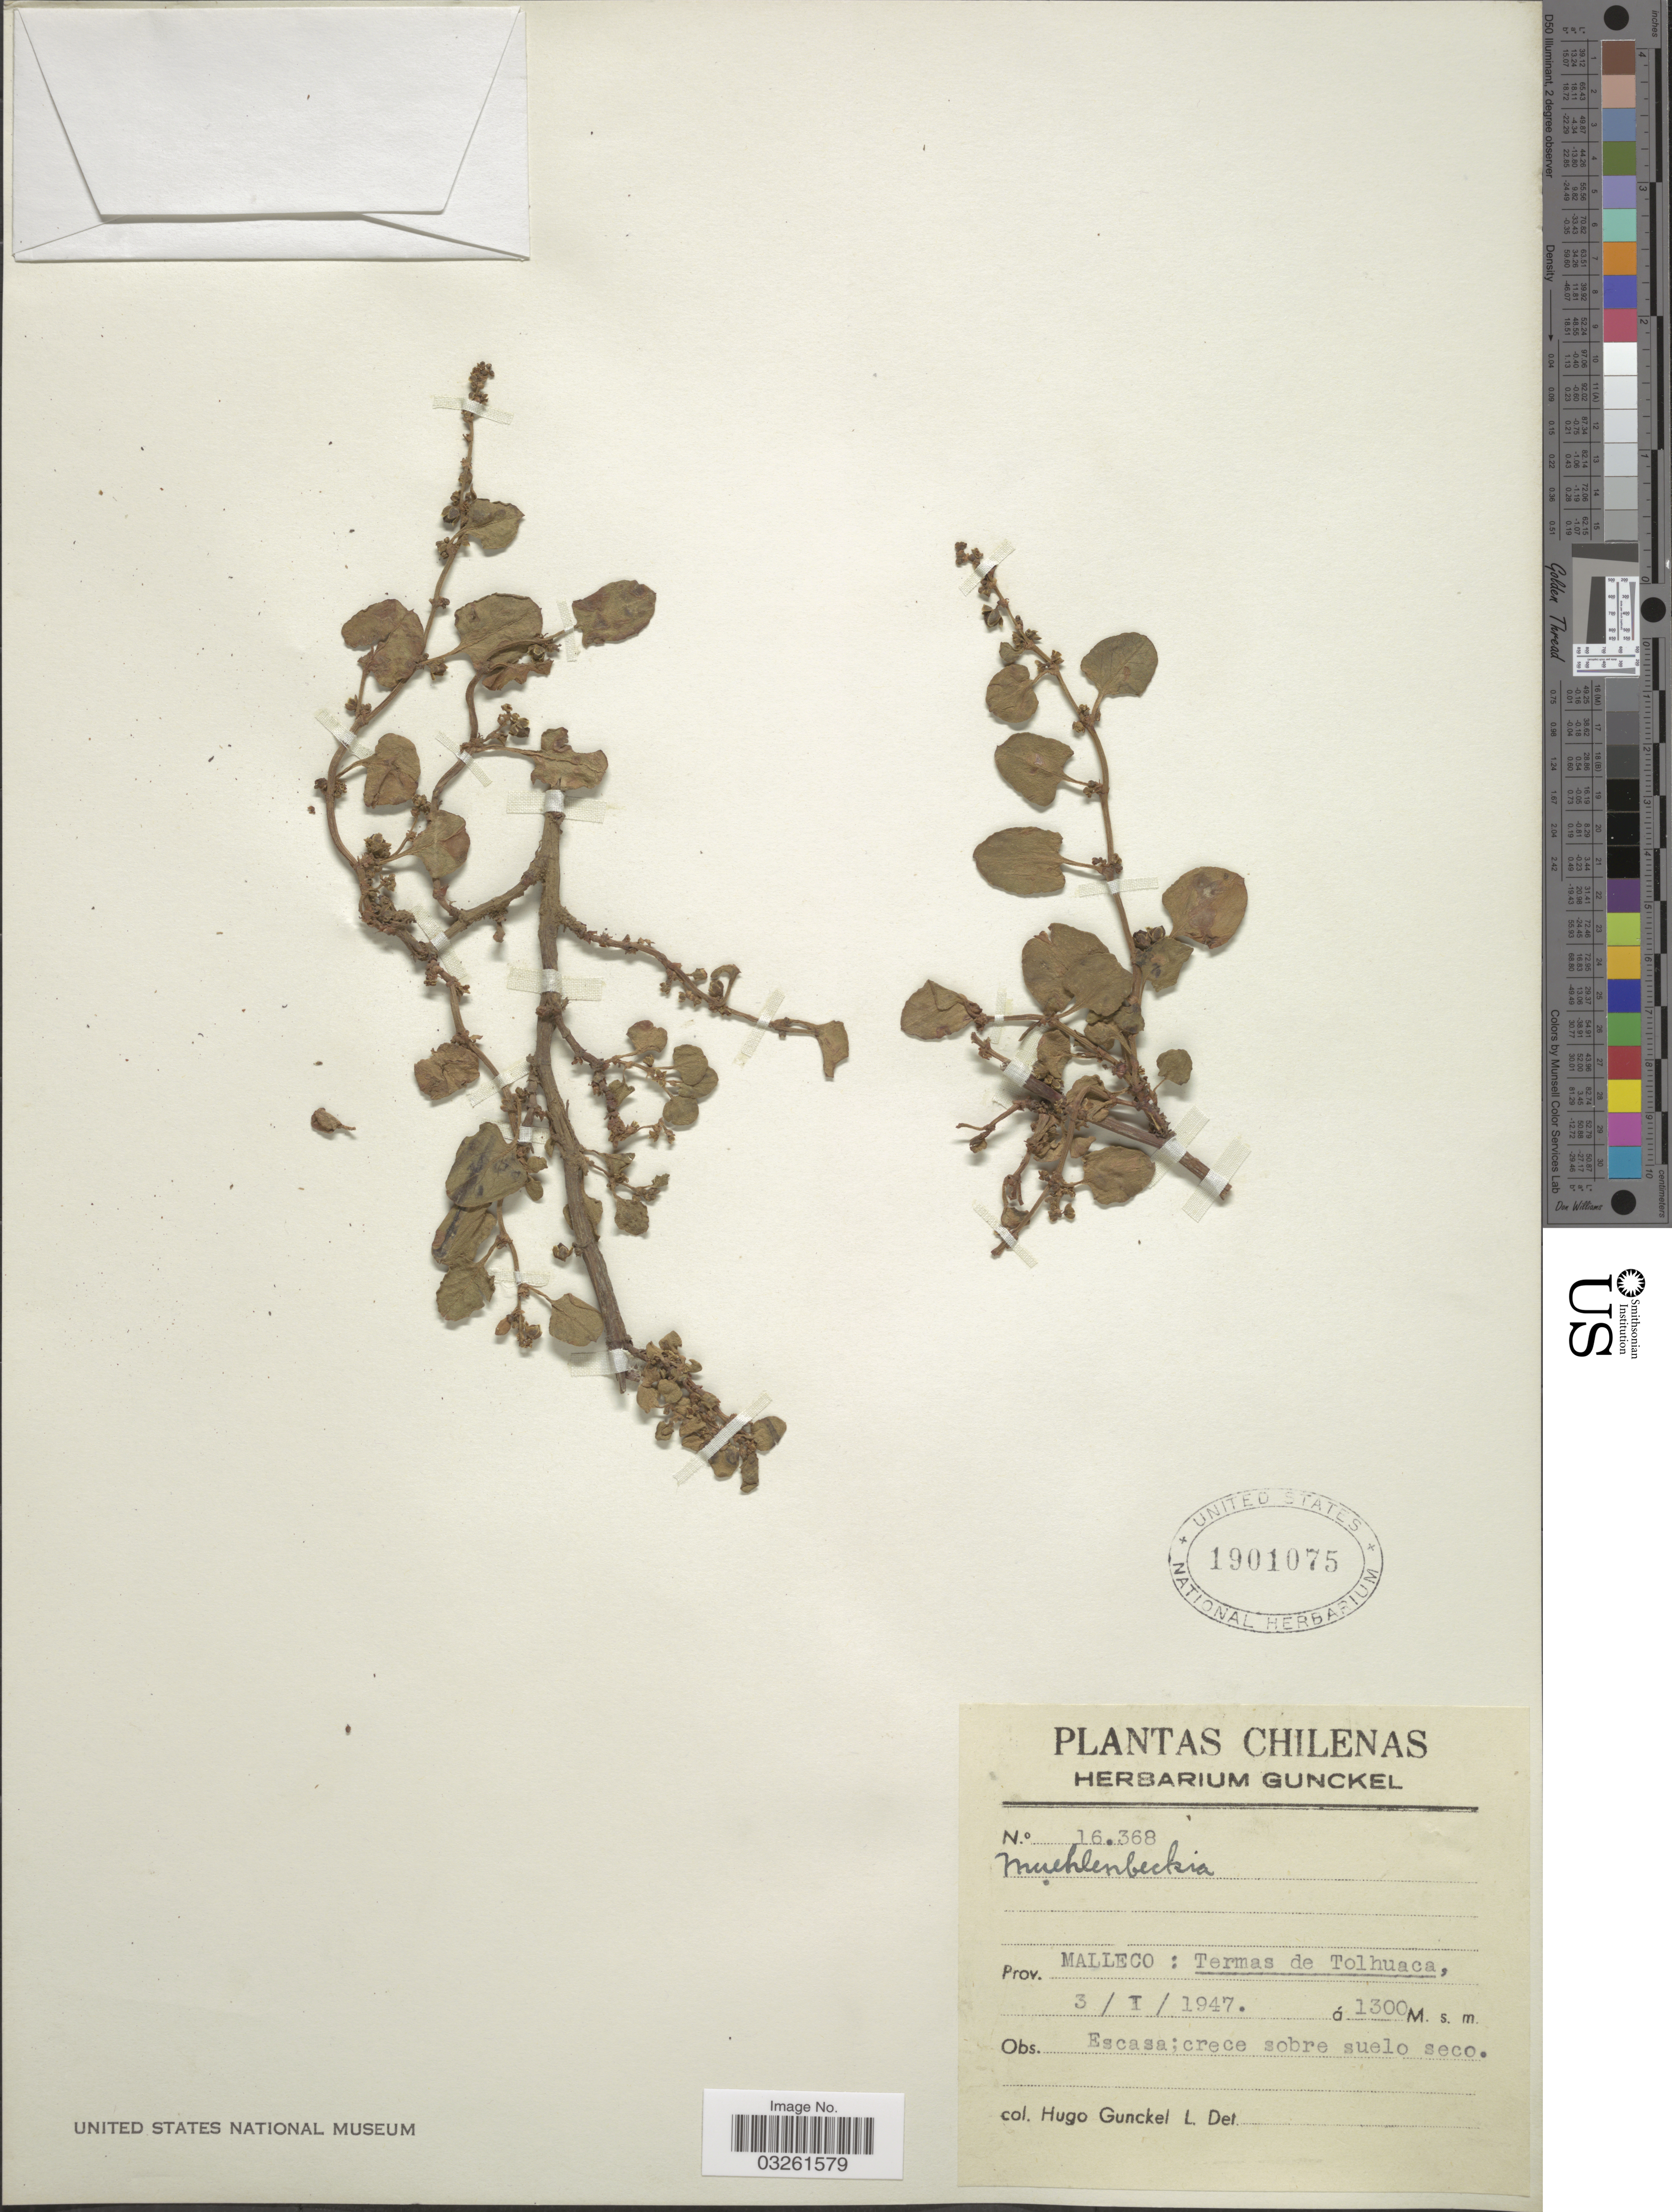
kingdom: Plantae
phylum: Tracheophyta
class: Magnoliopsida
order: Caryophyllales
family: Polygonaceae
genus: Muehlenbeckia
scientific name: Muehlenbeckia tamnifolia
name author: (Kunth) Meisn.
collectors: H. Gunckel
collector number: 16368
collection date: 1947-01-03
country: Chile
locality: Prov. Malleco: Termas de Tolhuaca.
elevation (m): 1300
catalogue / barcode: US 1901075